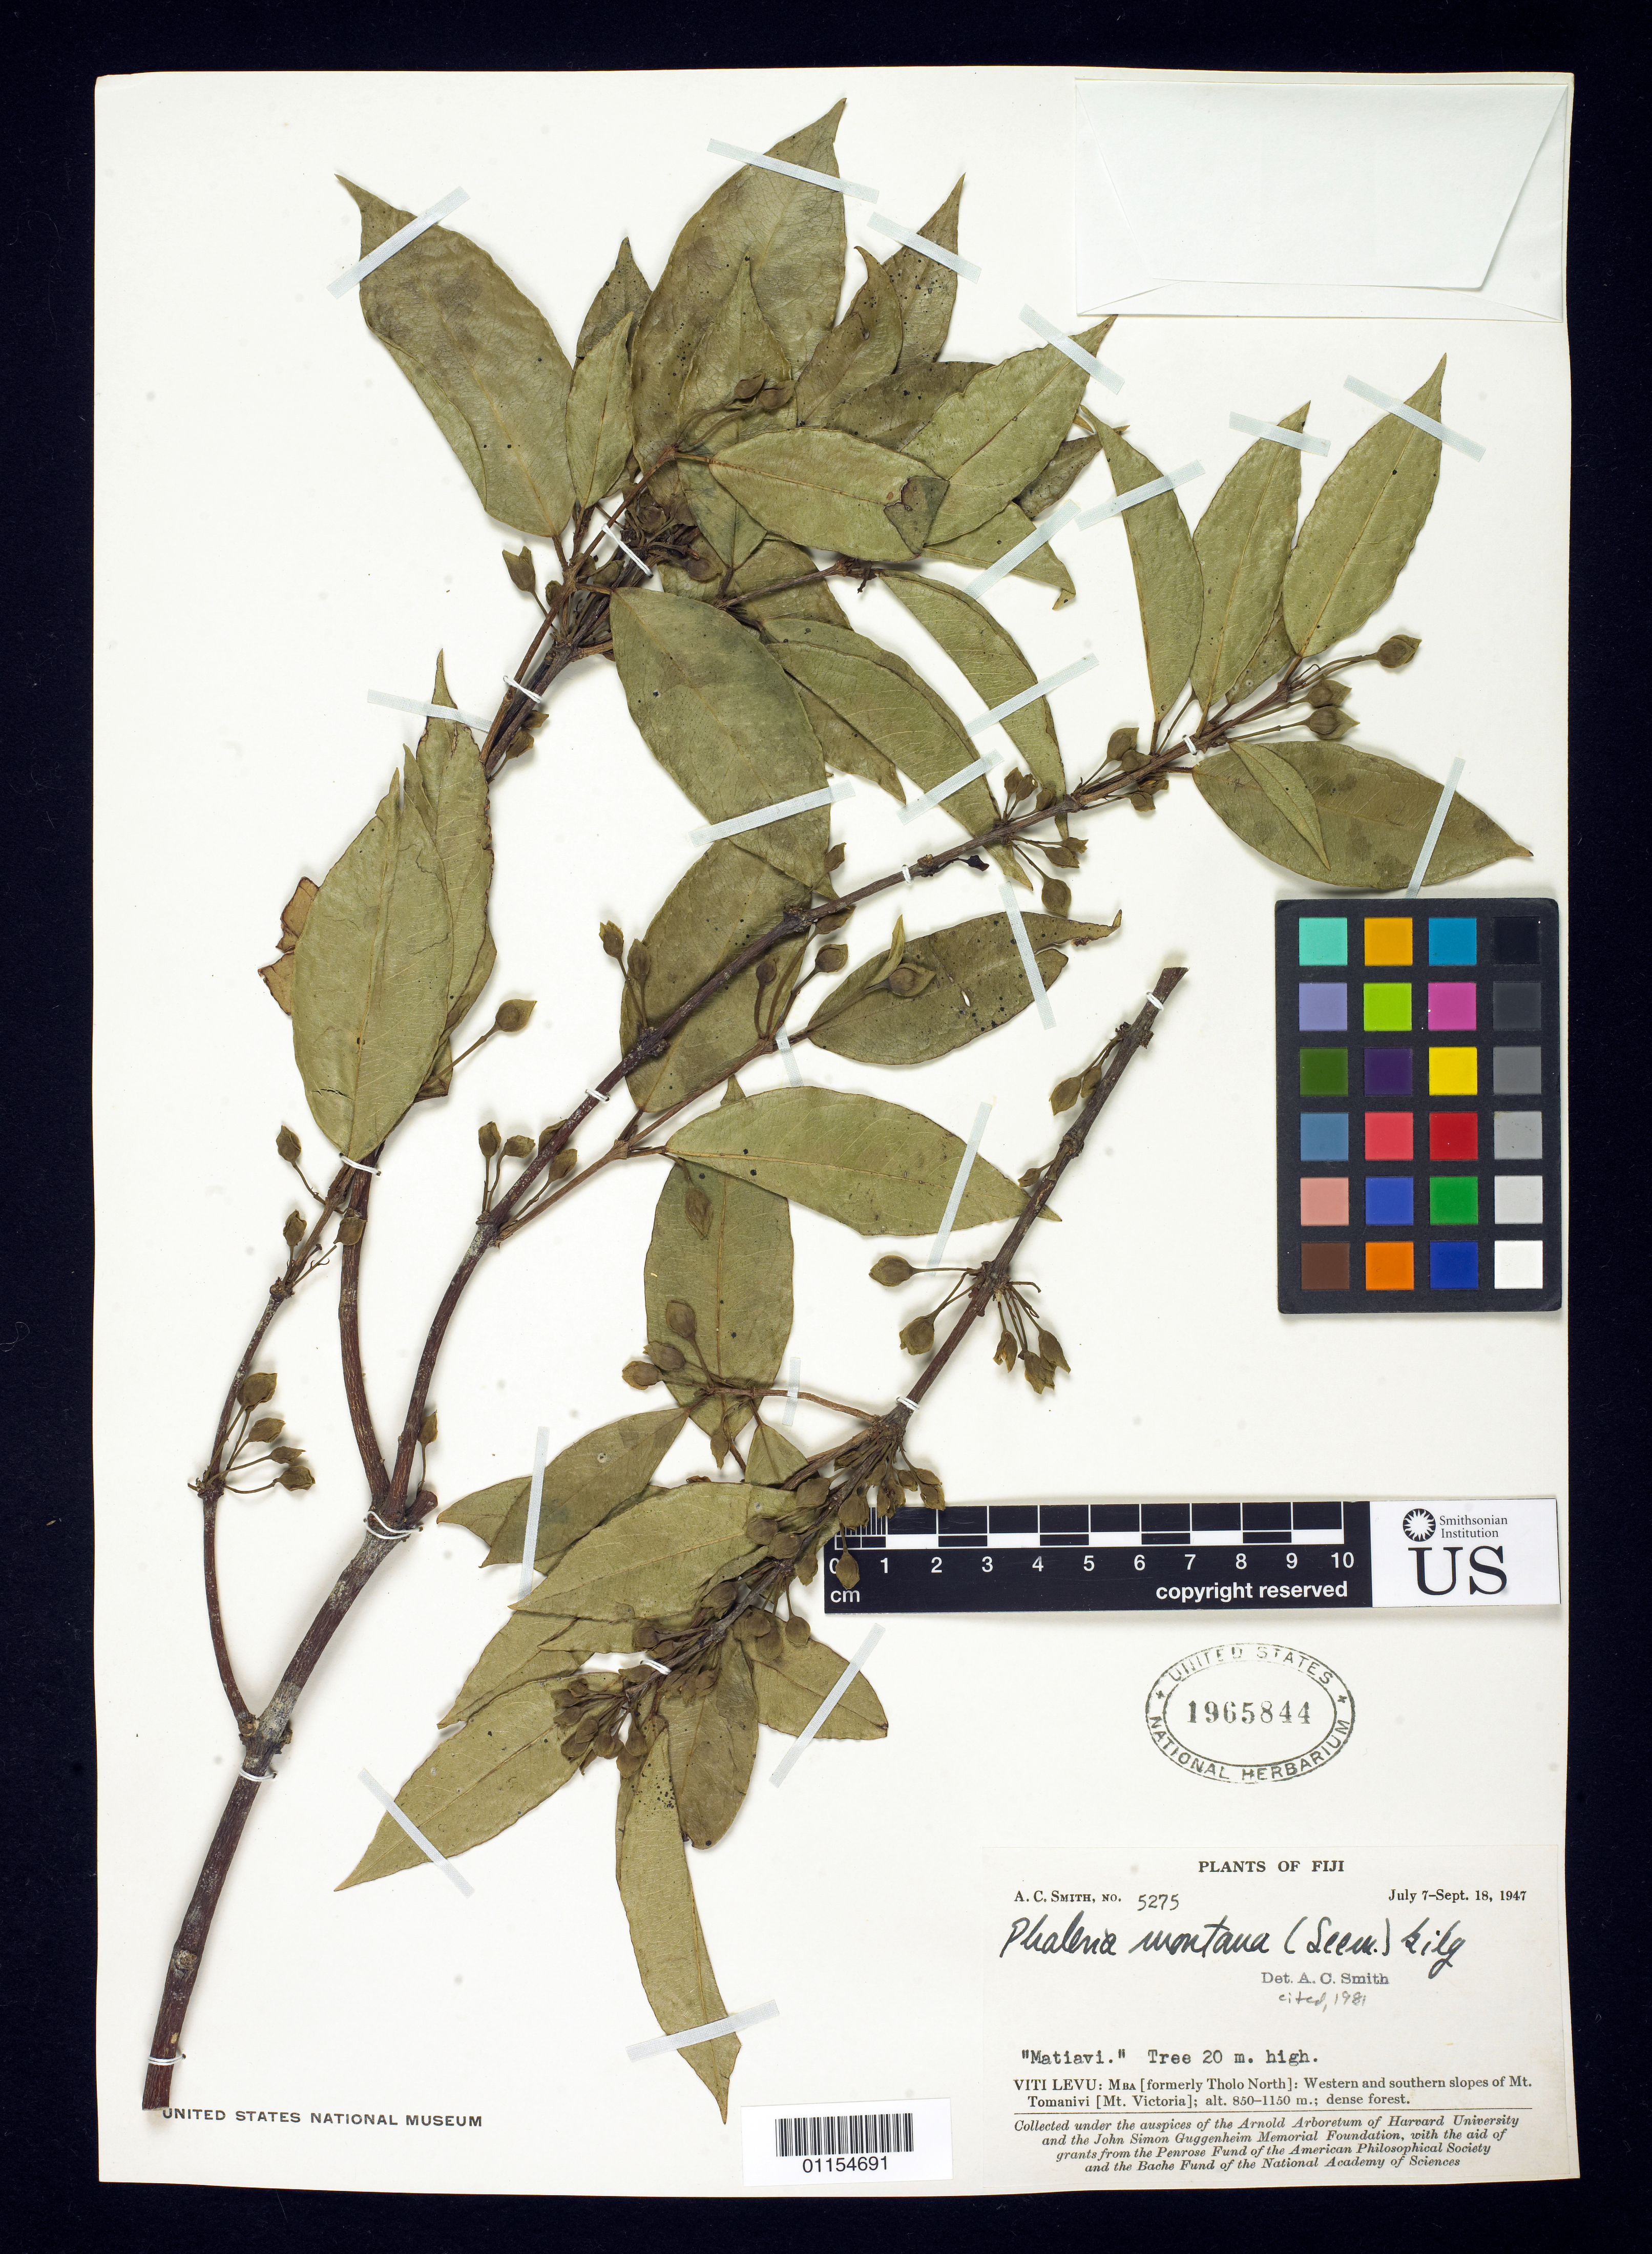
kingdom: Plantae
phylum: Tracheophyta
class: Magnoliopsida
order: Malvales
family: Thymelaeaceae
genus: Phaleria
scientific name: Phaleria montana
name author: (Seem.) Gilg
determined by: Smith, A. C.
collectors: A. C. Smith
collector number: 5275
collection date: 1947-07-07/1947-09-18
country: Fiji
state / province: Mba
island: Viti Levu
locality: Western and southern slopes of Mt. Tomanivi [Mt. Victoria]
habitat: Dense forest.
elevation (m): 850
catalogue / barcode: US 1965844